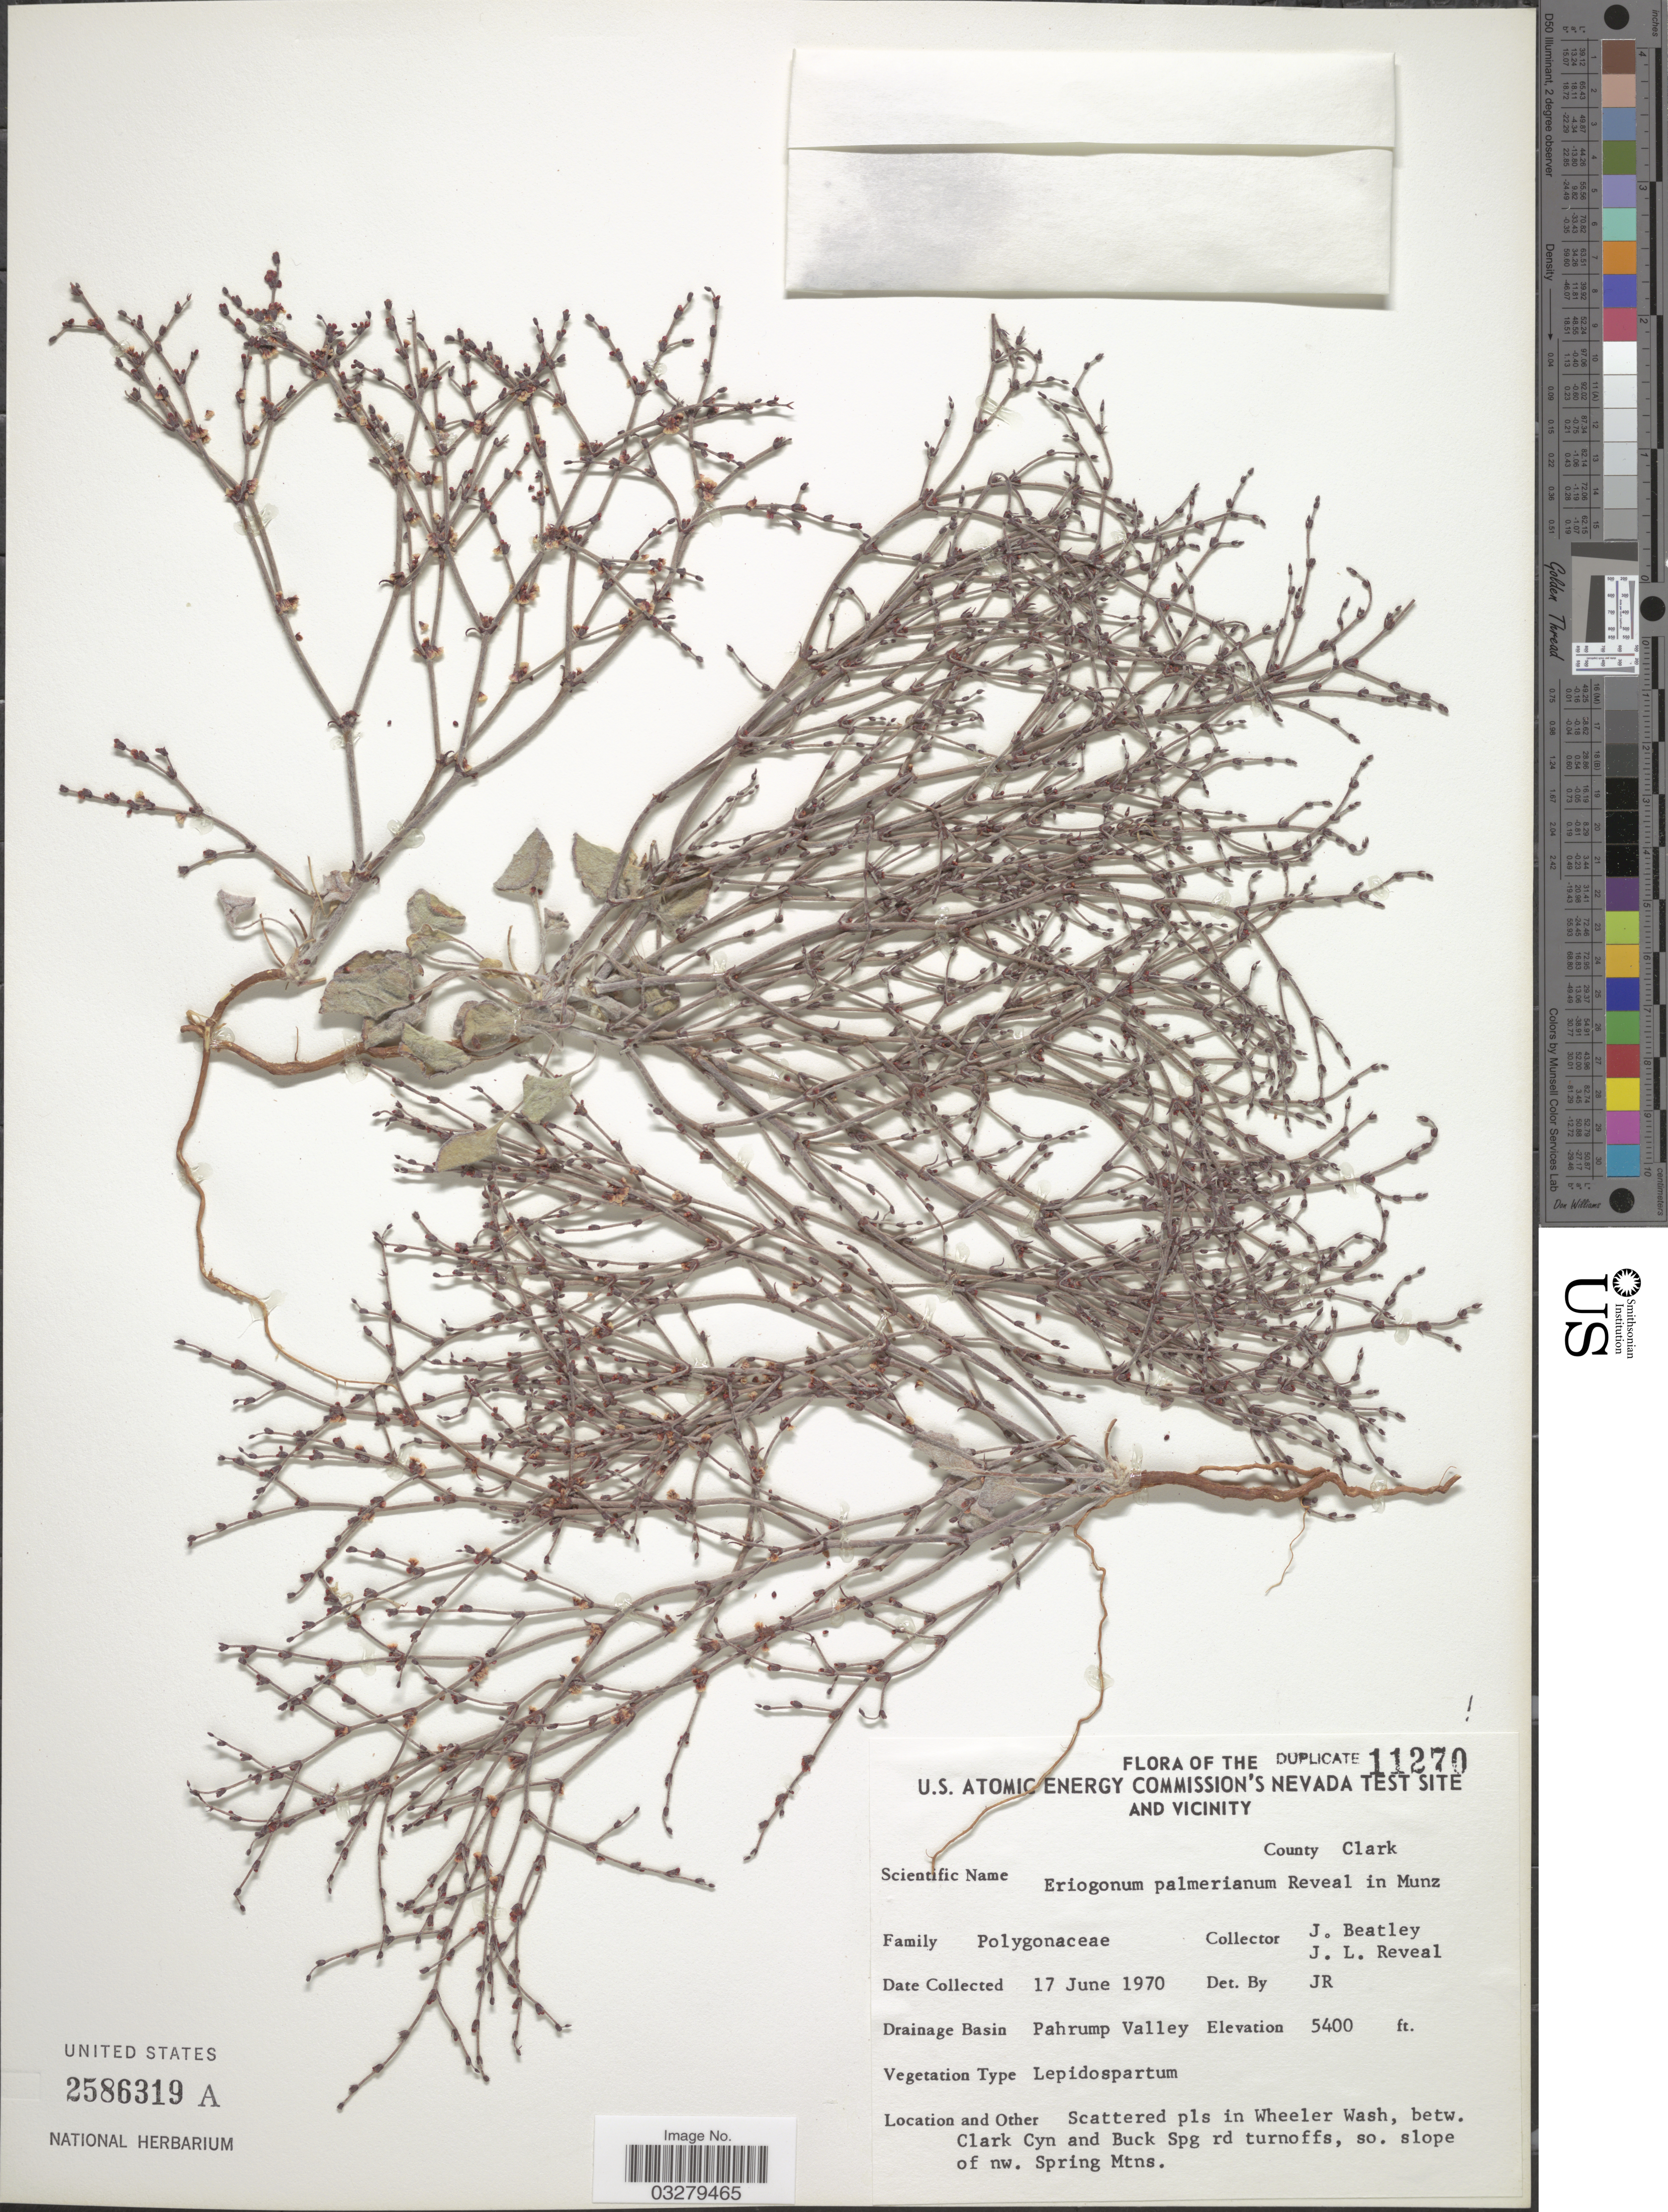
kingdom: Plantae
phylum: Tracheophyta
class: Magnoliopsida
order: Caryophyllales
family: Polygonaceae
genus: Eriogonum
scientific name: Eriogonum palmerianum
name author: Reveal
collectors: J. C. Beatley & J. L. Reveal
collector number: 11270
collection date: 1970-06-17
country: United States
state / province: Nevada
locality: U.S. Atomic Energy Commission's Nevada Test Site and vicinity, County Clark, Drainage Basin Pahrump Valley, Scattered pls in Wheeler Wash, betw. Clark Cyn and Buck Spg rd turnoffs, so. slope of nw. Spring Mtns.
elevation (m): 1646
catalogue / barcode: US 2586319A